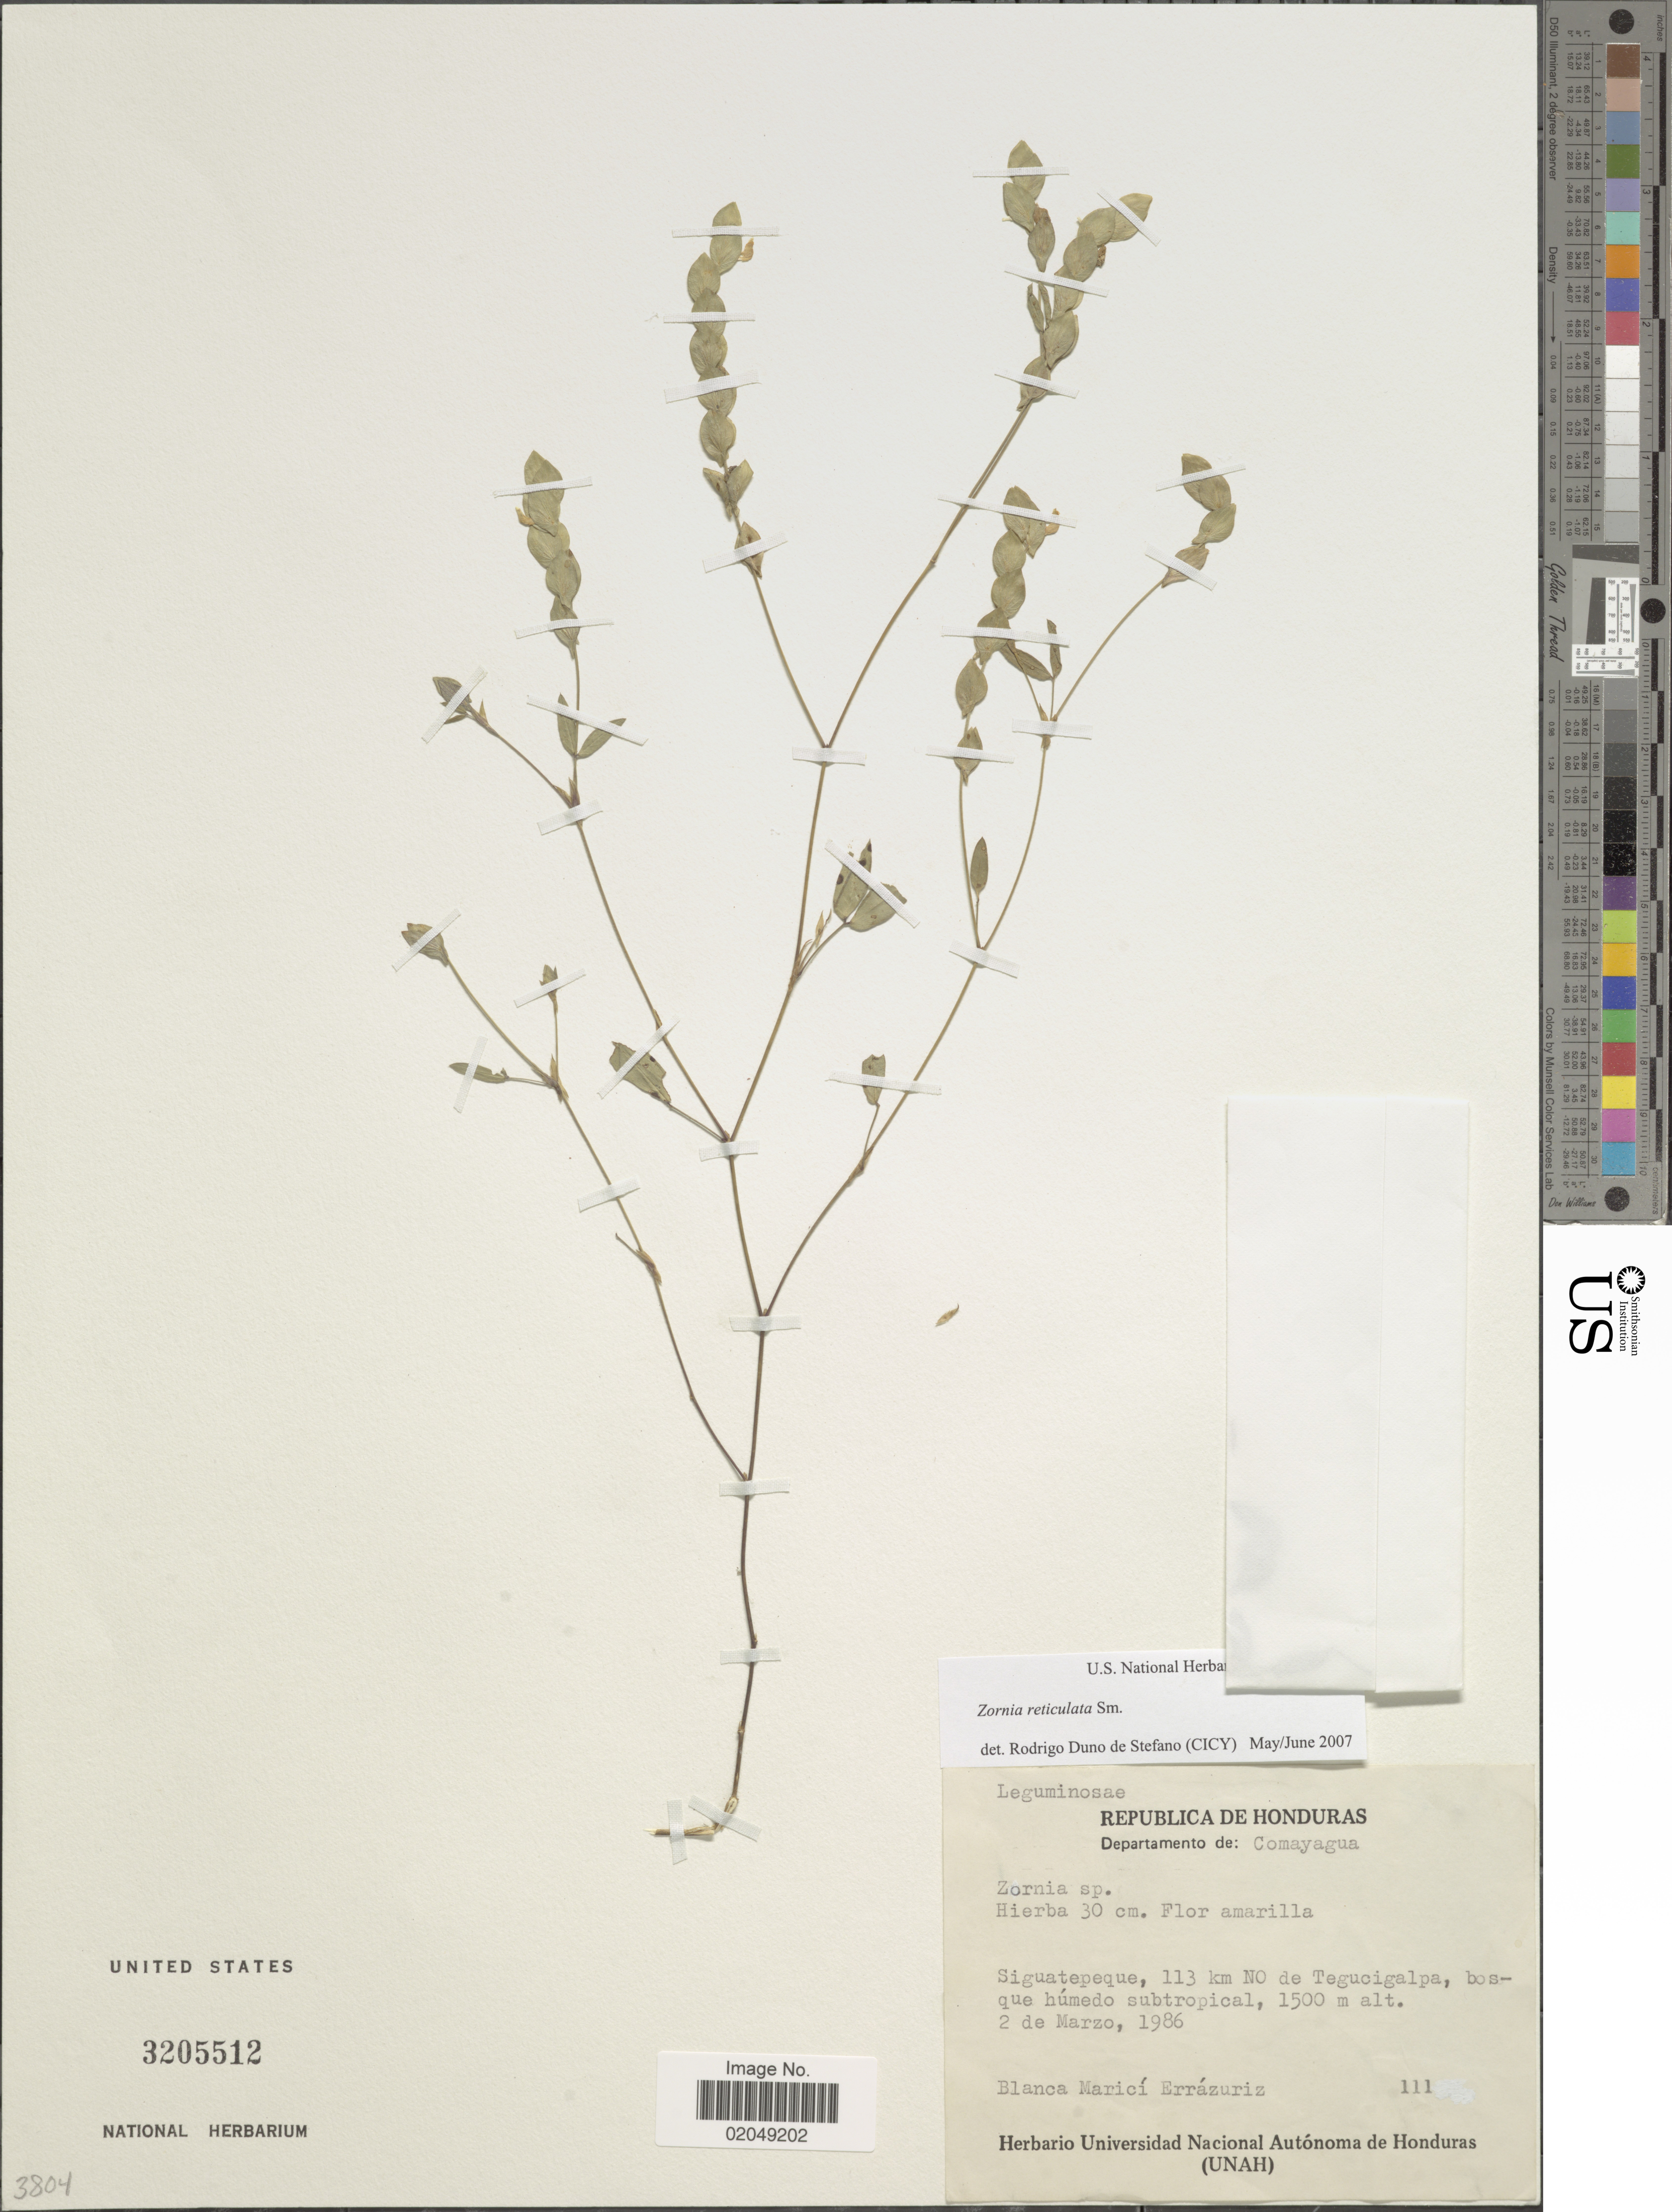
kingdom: Plantae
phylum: Tracheophyta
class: Magnoliopsida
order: Fabales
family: Fabaceae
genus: Zornia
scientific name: Zornia reticulata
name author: Sm.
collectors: B. Errazuriz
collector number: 111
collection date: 1986-03-02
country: Honduras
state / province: Comayagua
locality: Siguatepeque, 113 km NO de Tegucigalpa, bosque humedo subtropical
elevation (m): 1500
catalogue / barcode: US 3205512